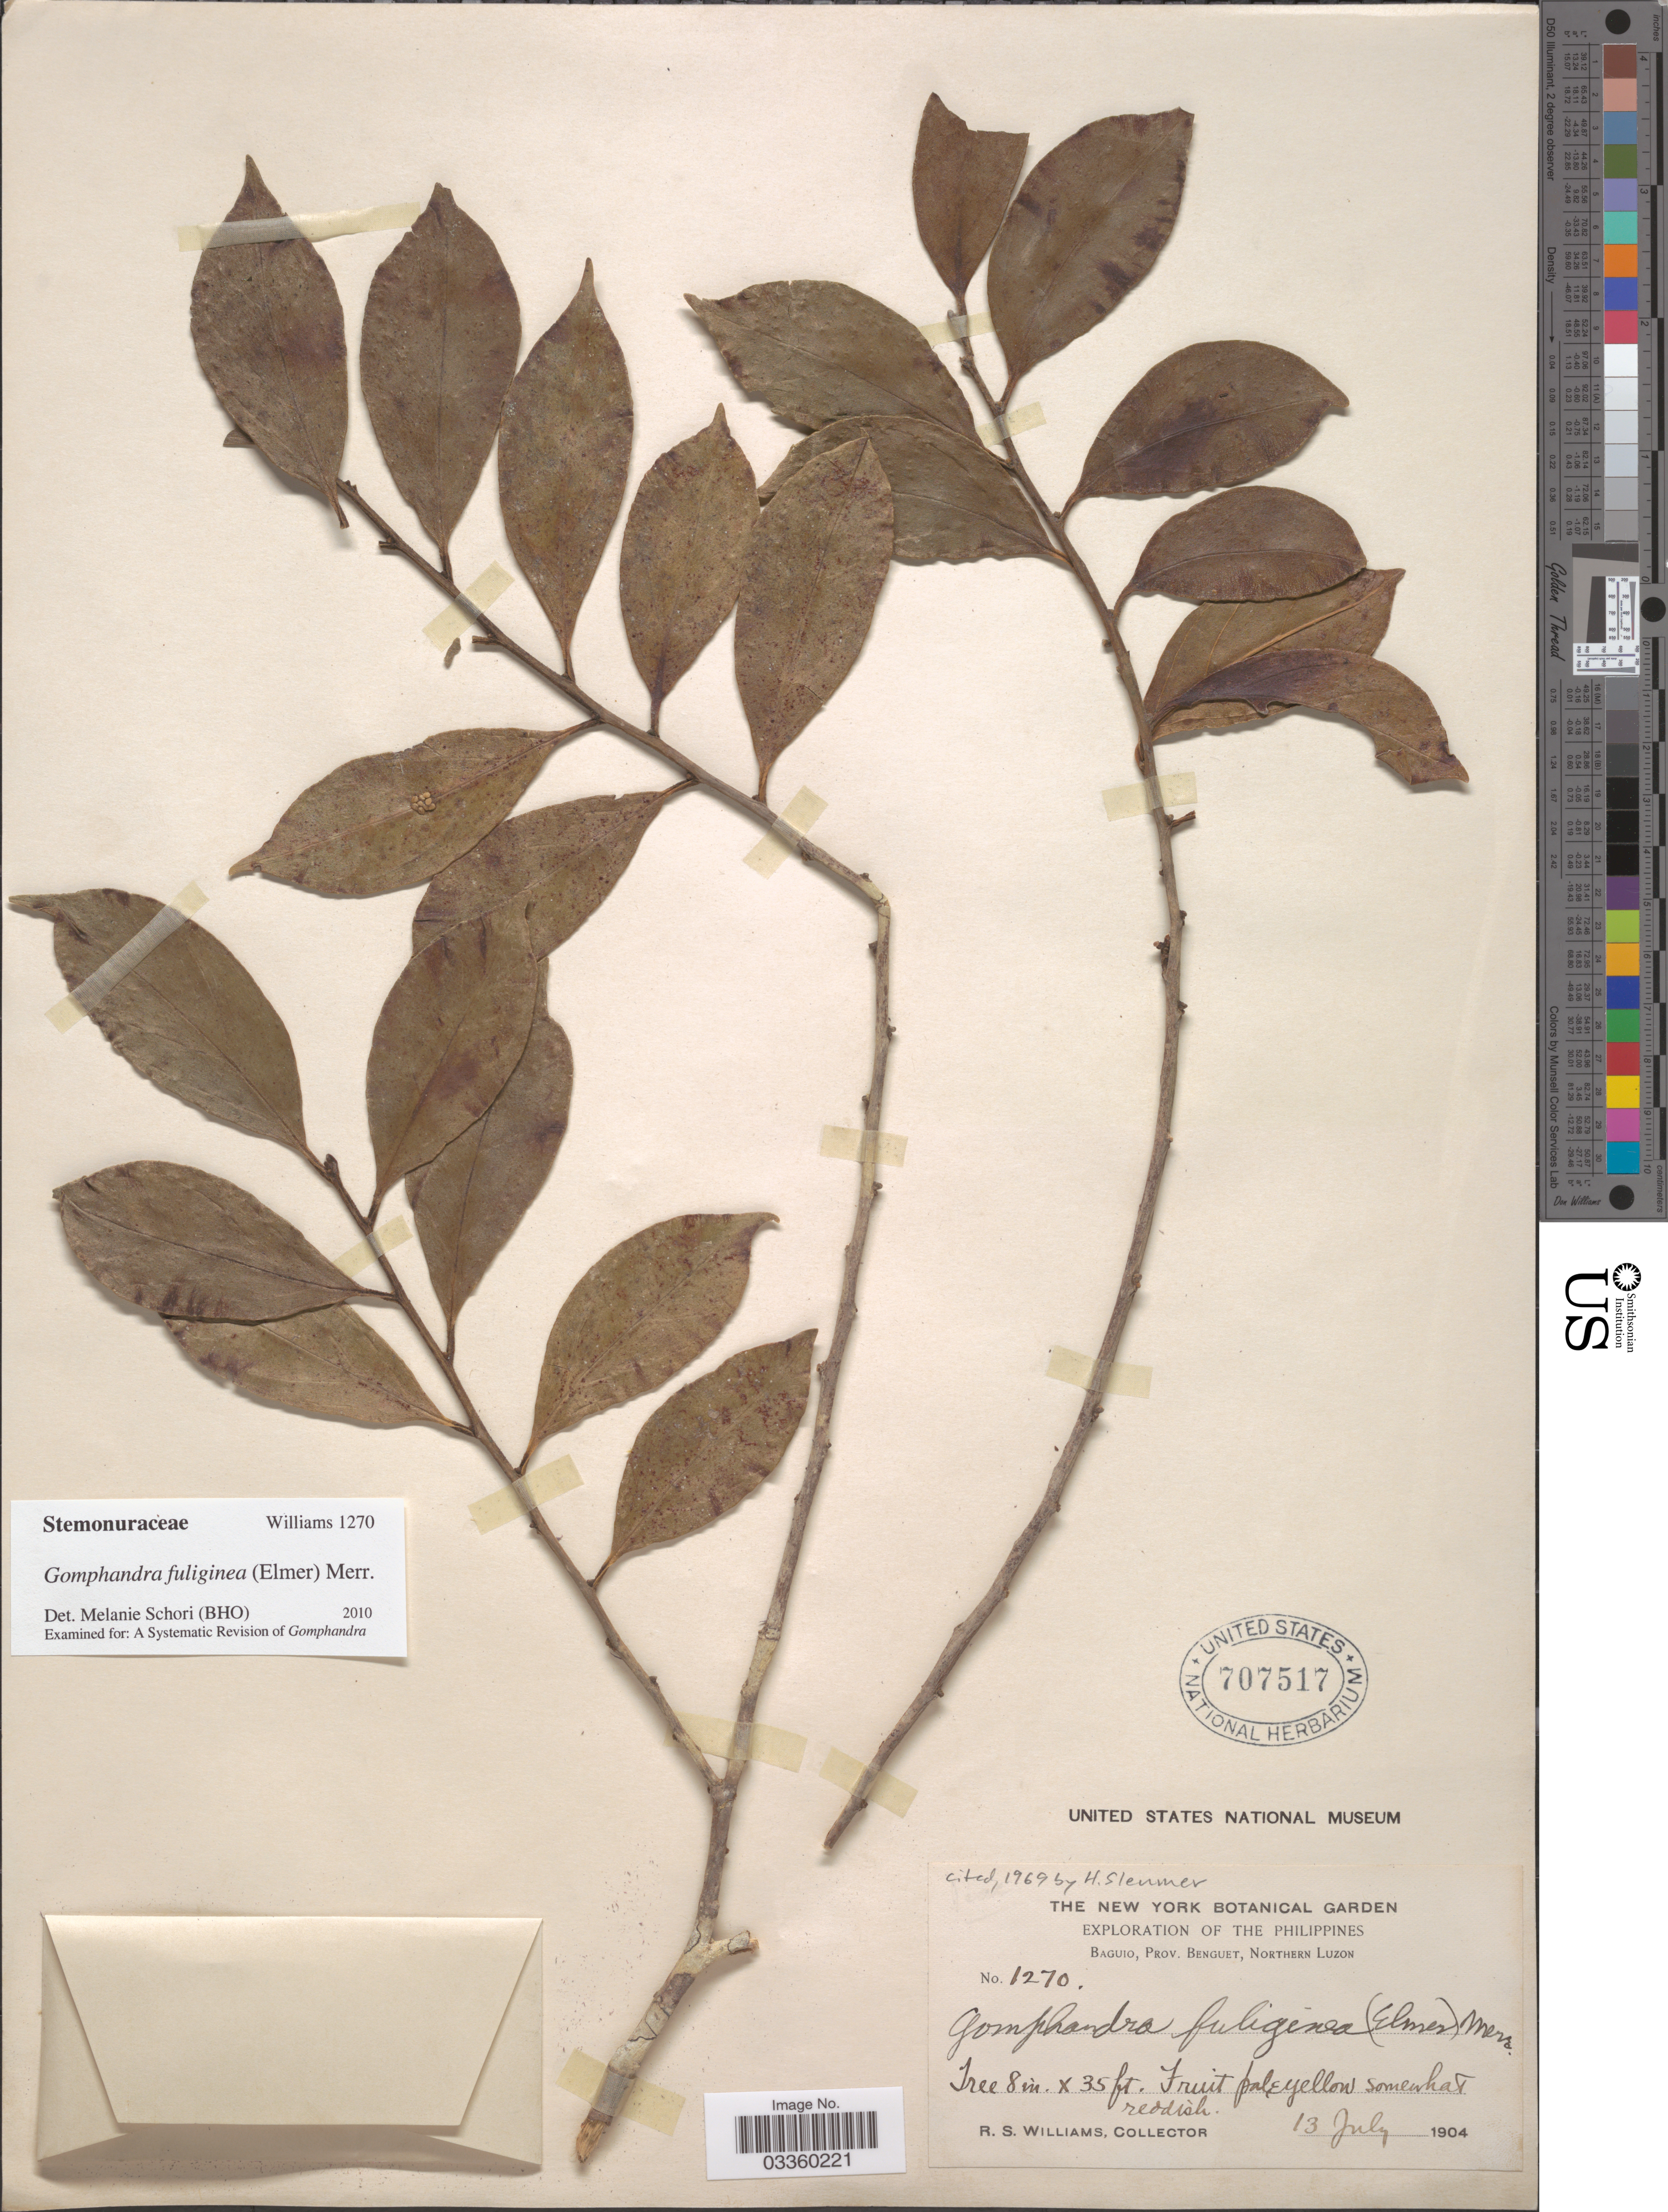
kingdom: Plantae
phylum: Tracheophyta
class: Magnoliopsida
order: Cardiopteridales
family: Stemonuraceae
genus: Gomphandra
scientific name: Gomphandra fuliginea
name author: (Elmer) Merr.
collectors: R. S. Williams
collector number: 1270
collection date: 1904-07-13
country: Philippines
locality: Baguio, Prov. Benguet, Northern Luzon.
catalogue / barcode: US 707517